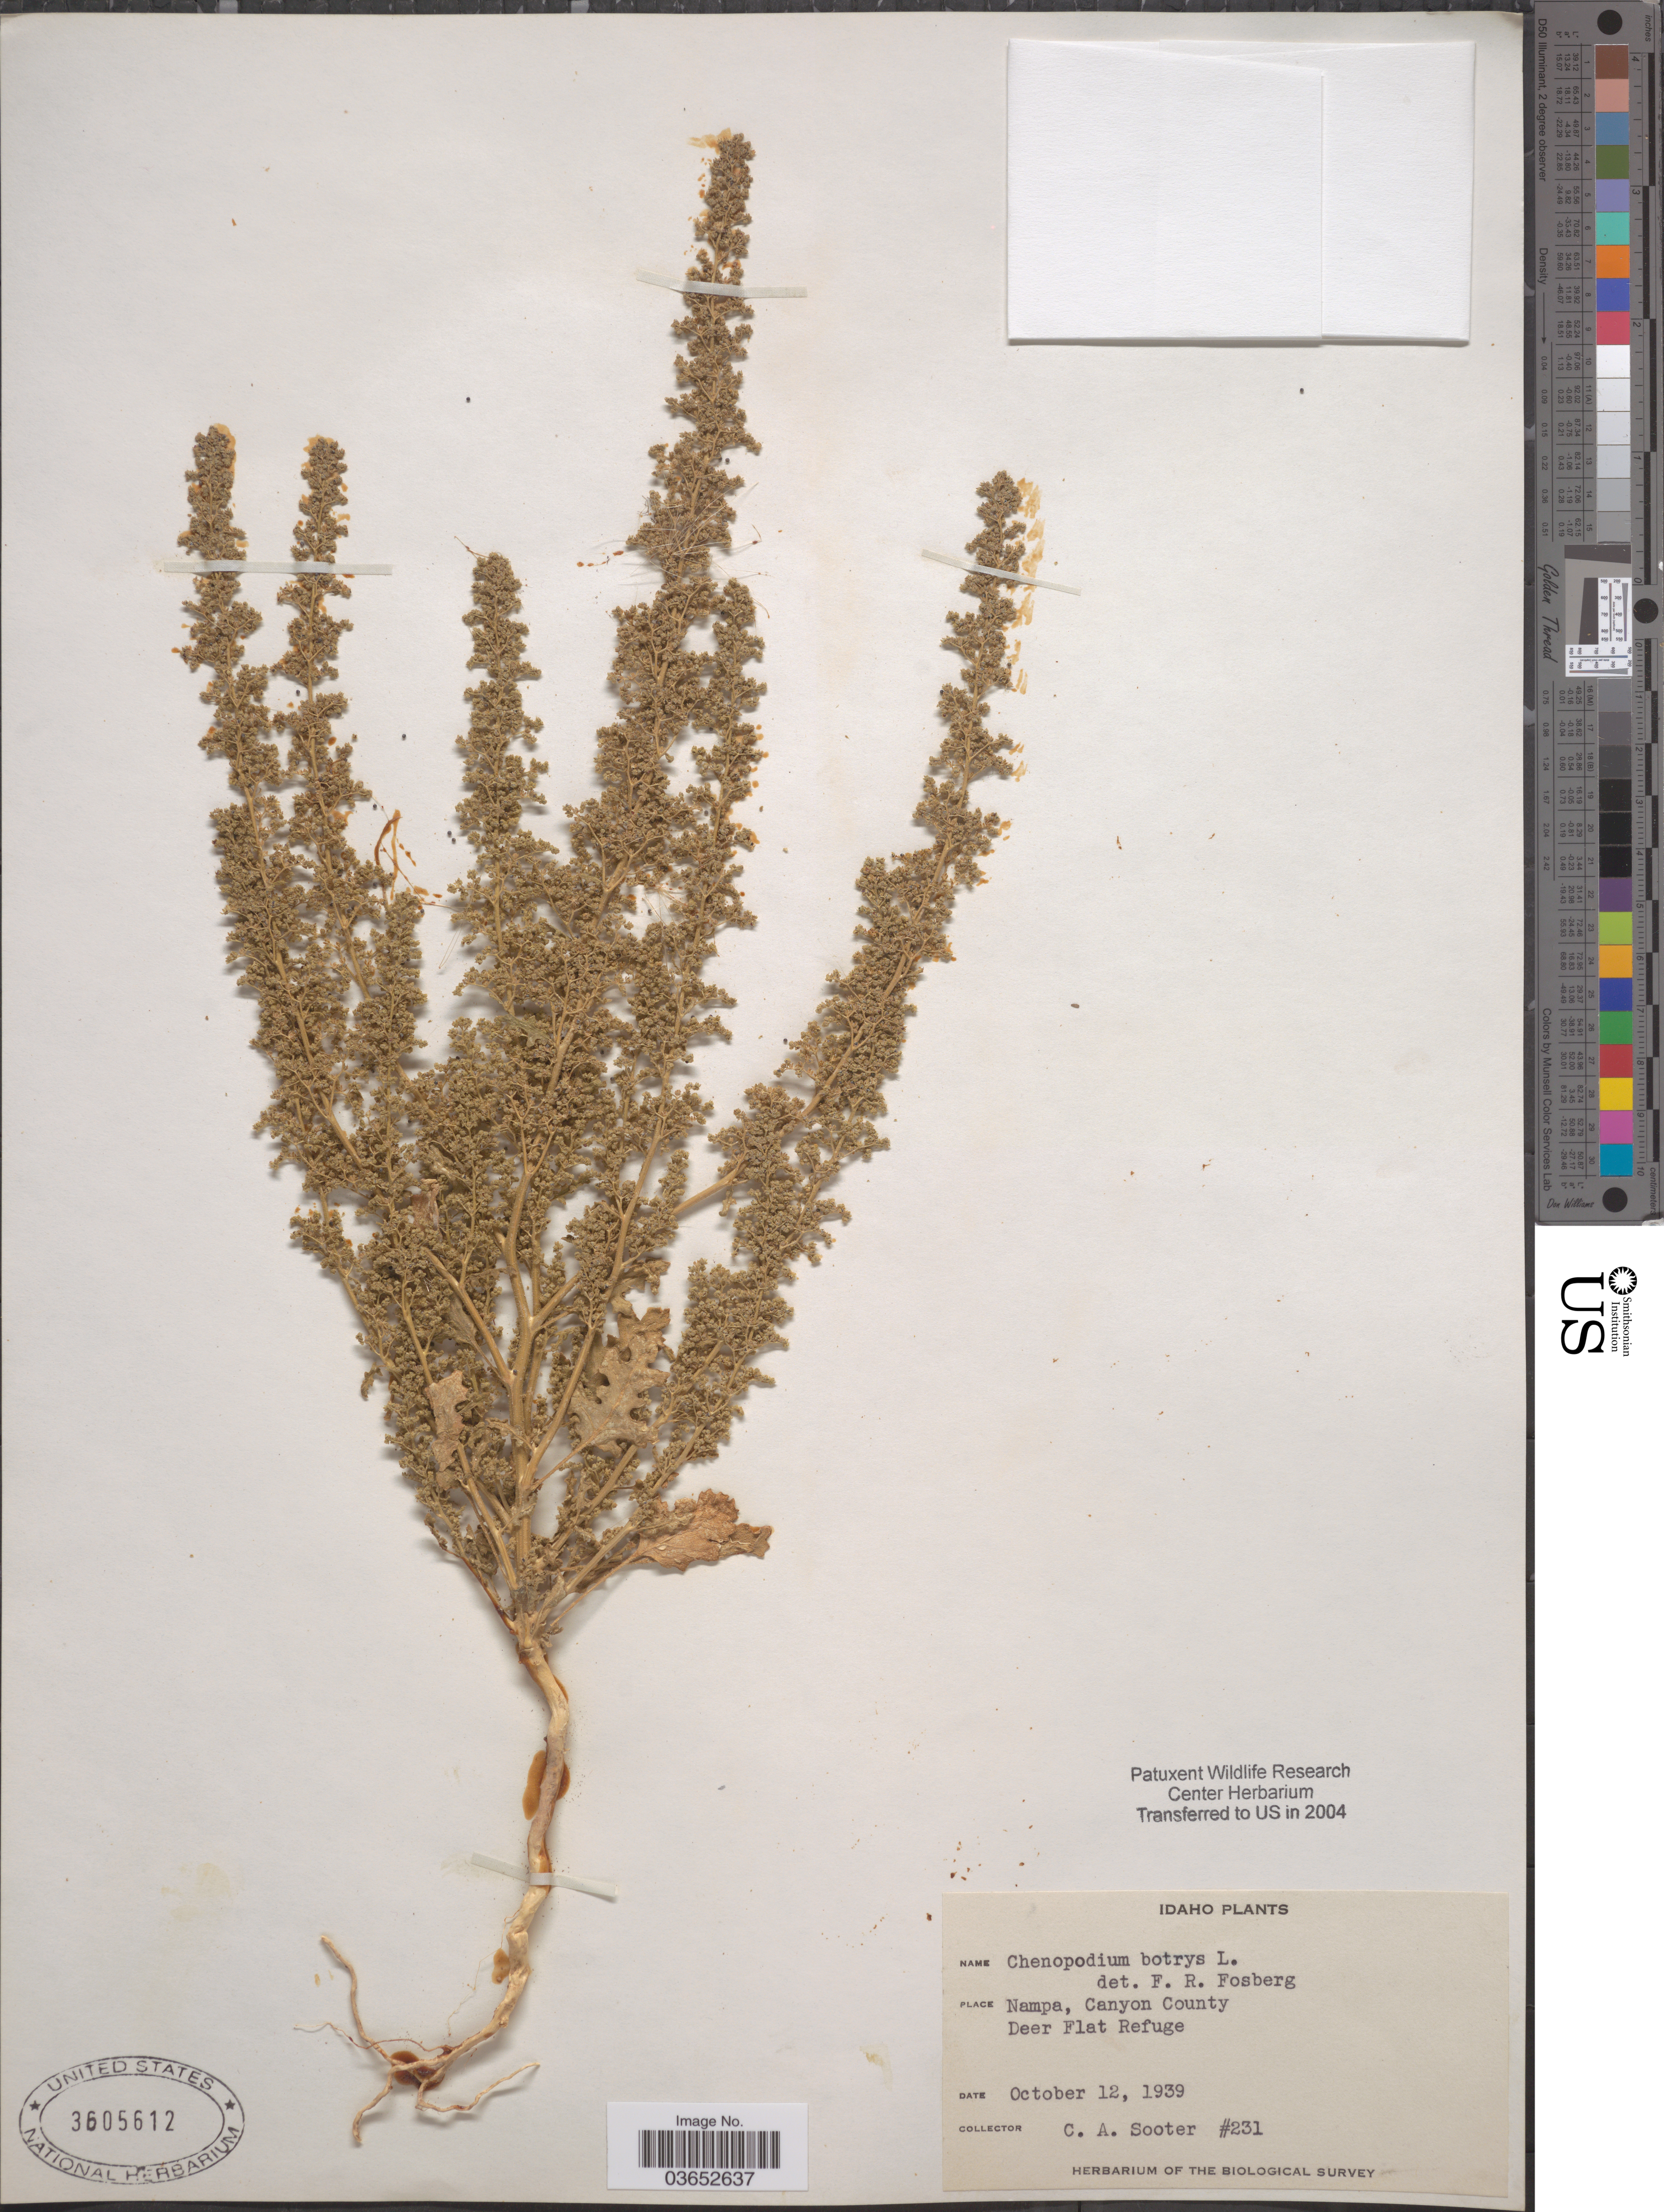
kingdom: Plantae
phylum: Tracheophyta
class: Magnoliopsida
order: Caryophyllales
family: Amaranthaceae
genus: Chenopodium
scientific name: Chenopodium botrys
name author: L.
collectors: C. Sooter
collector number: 231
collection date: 1939-10-12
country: United States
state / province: Idaho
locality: Nampa, Canyon County. Deer Flat Refuge.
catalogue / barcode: US 3605612